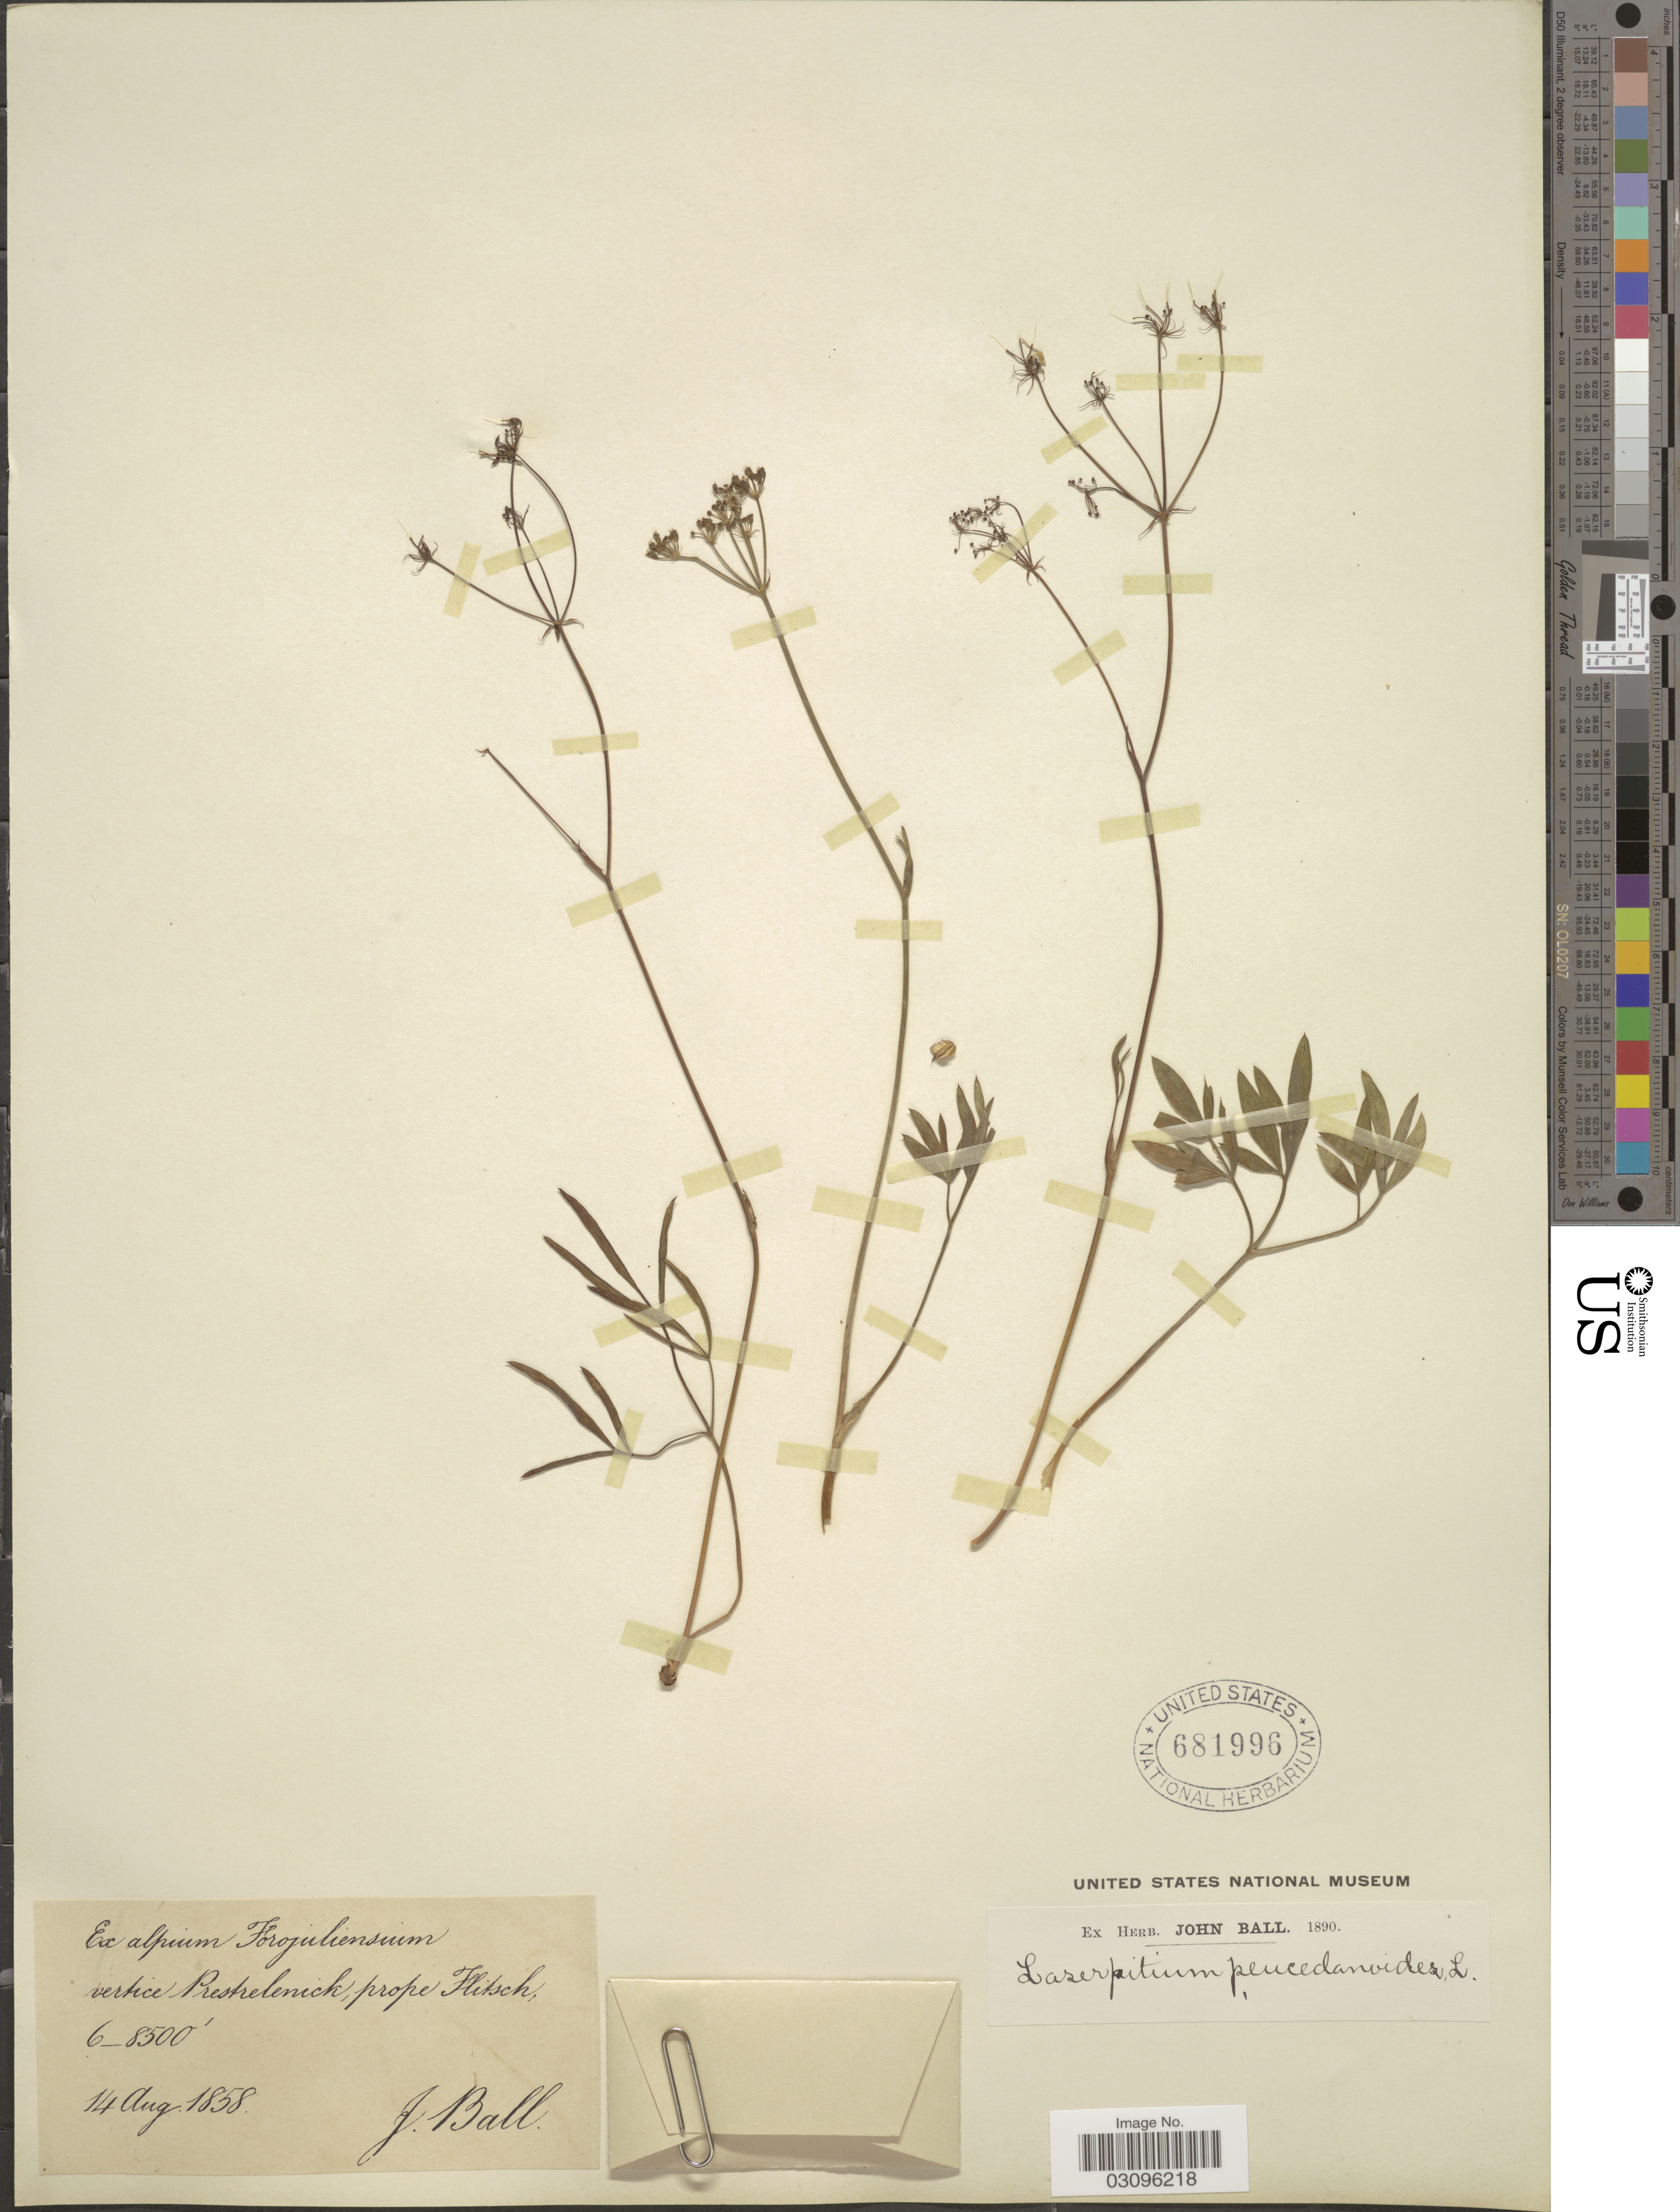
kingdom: Plantae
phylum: Tracheophyta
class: Magnoliopsida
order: Apiales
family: Apiaceae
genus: Laserpitium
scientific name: Laserpitium peucedanoides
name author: L.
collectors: J. Ball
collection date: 1858-08-14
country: Slovenia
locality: Ex alpium Forojuliensuim vertice Prestrelenick, prope Flitsch.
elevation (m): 1829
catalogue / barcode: US 681996